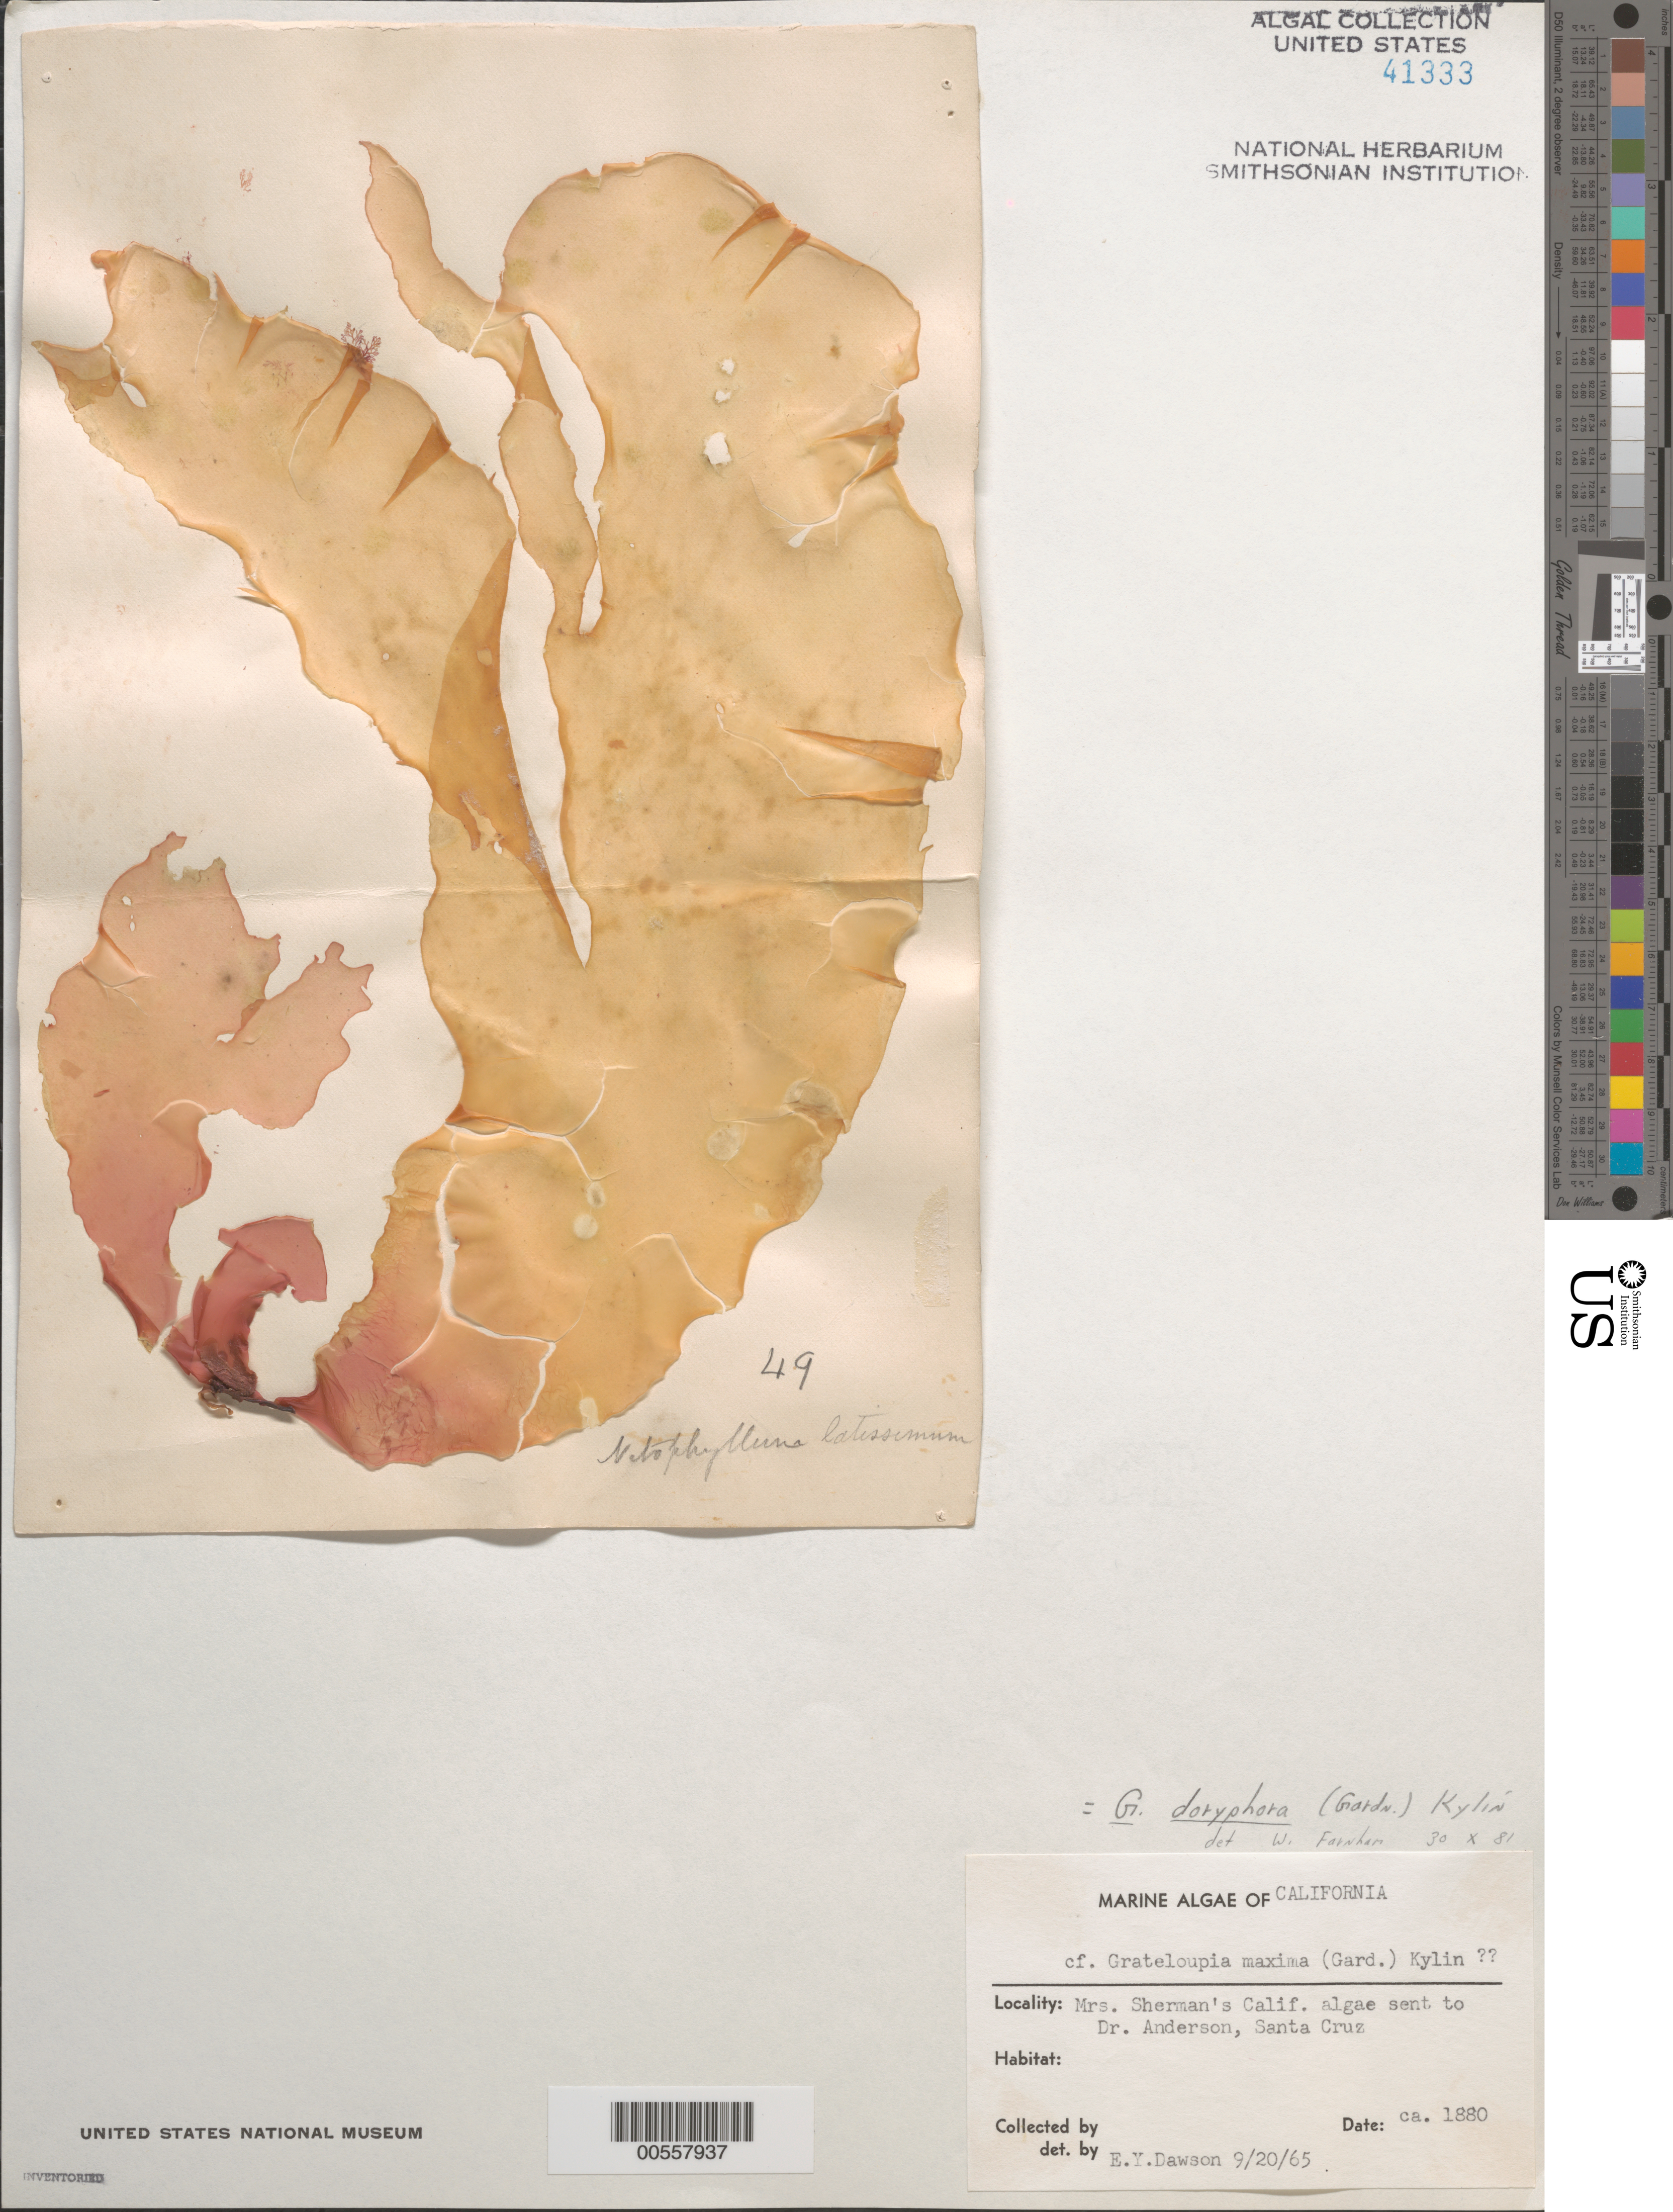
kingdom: Plantae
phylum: Rhodophyta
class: Florideophyceae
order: Halymeniales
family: Halymeniaceae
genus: Grateloupia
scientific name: Grateloupia doryphora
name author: (Mont.) Howe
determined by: Farnham, W. F.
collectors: M. Sherman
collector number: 49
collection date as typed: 1880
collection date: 1880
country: United States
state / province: California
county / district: Santa Cruz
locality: Santa Cruz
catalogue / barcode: US 41333